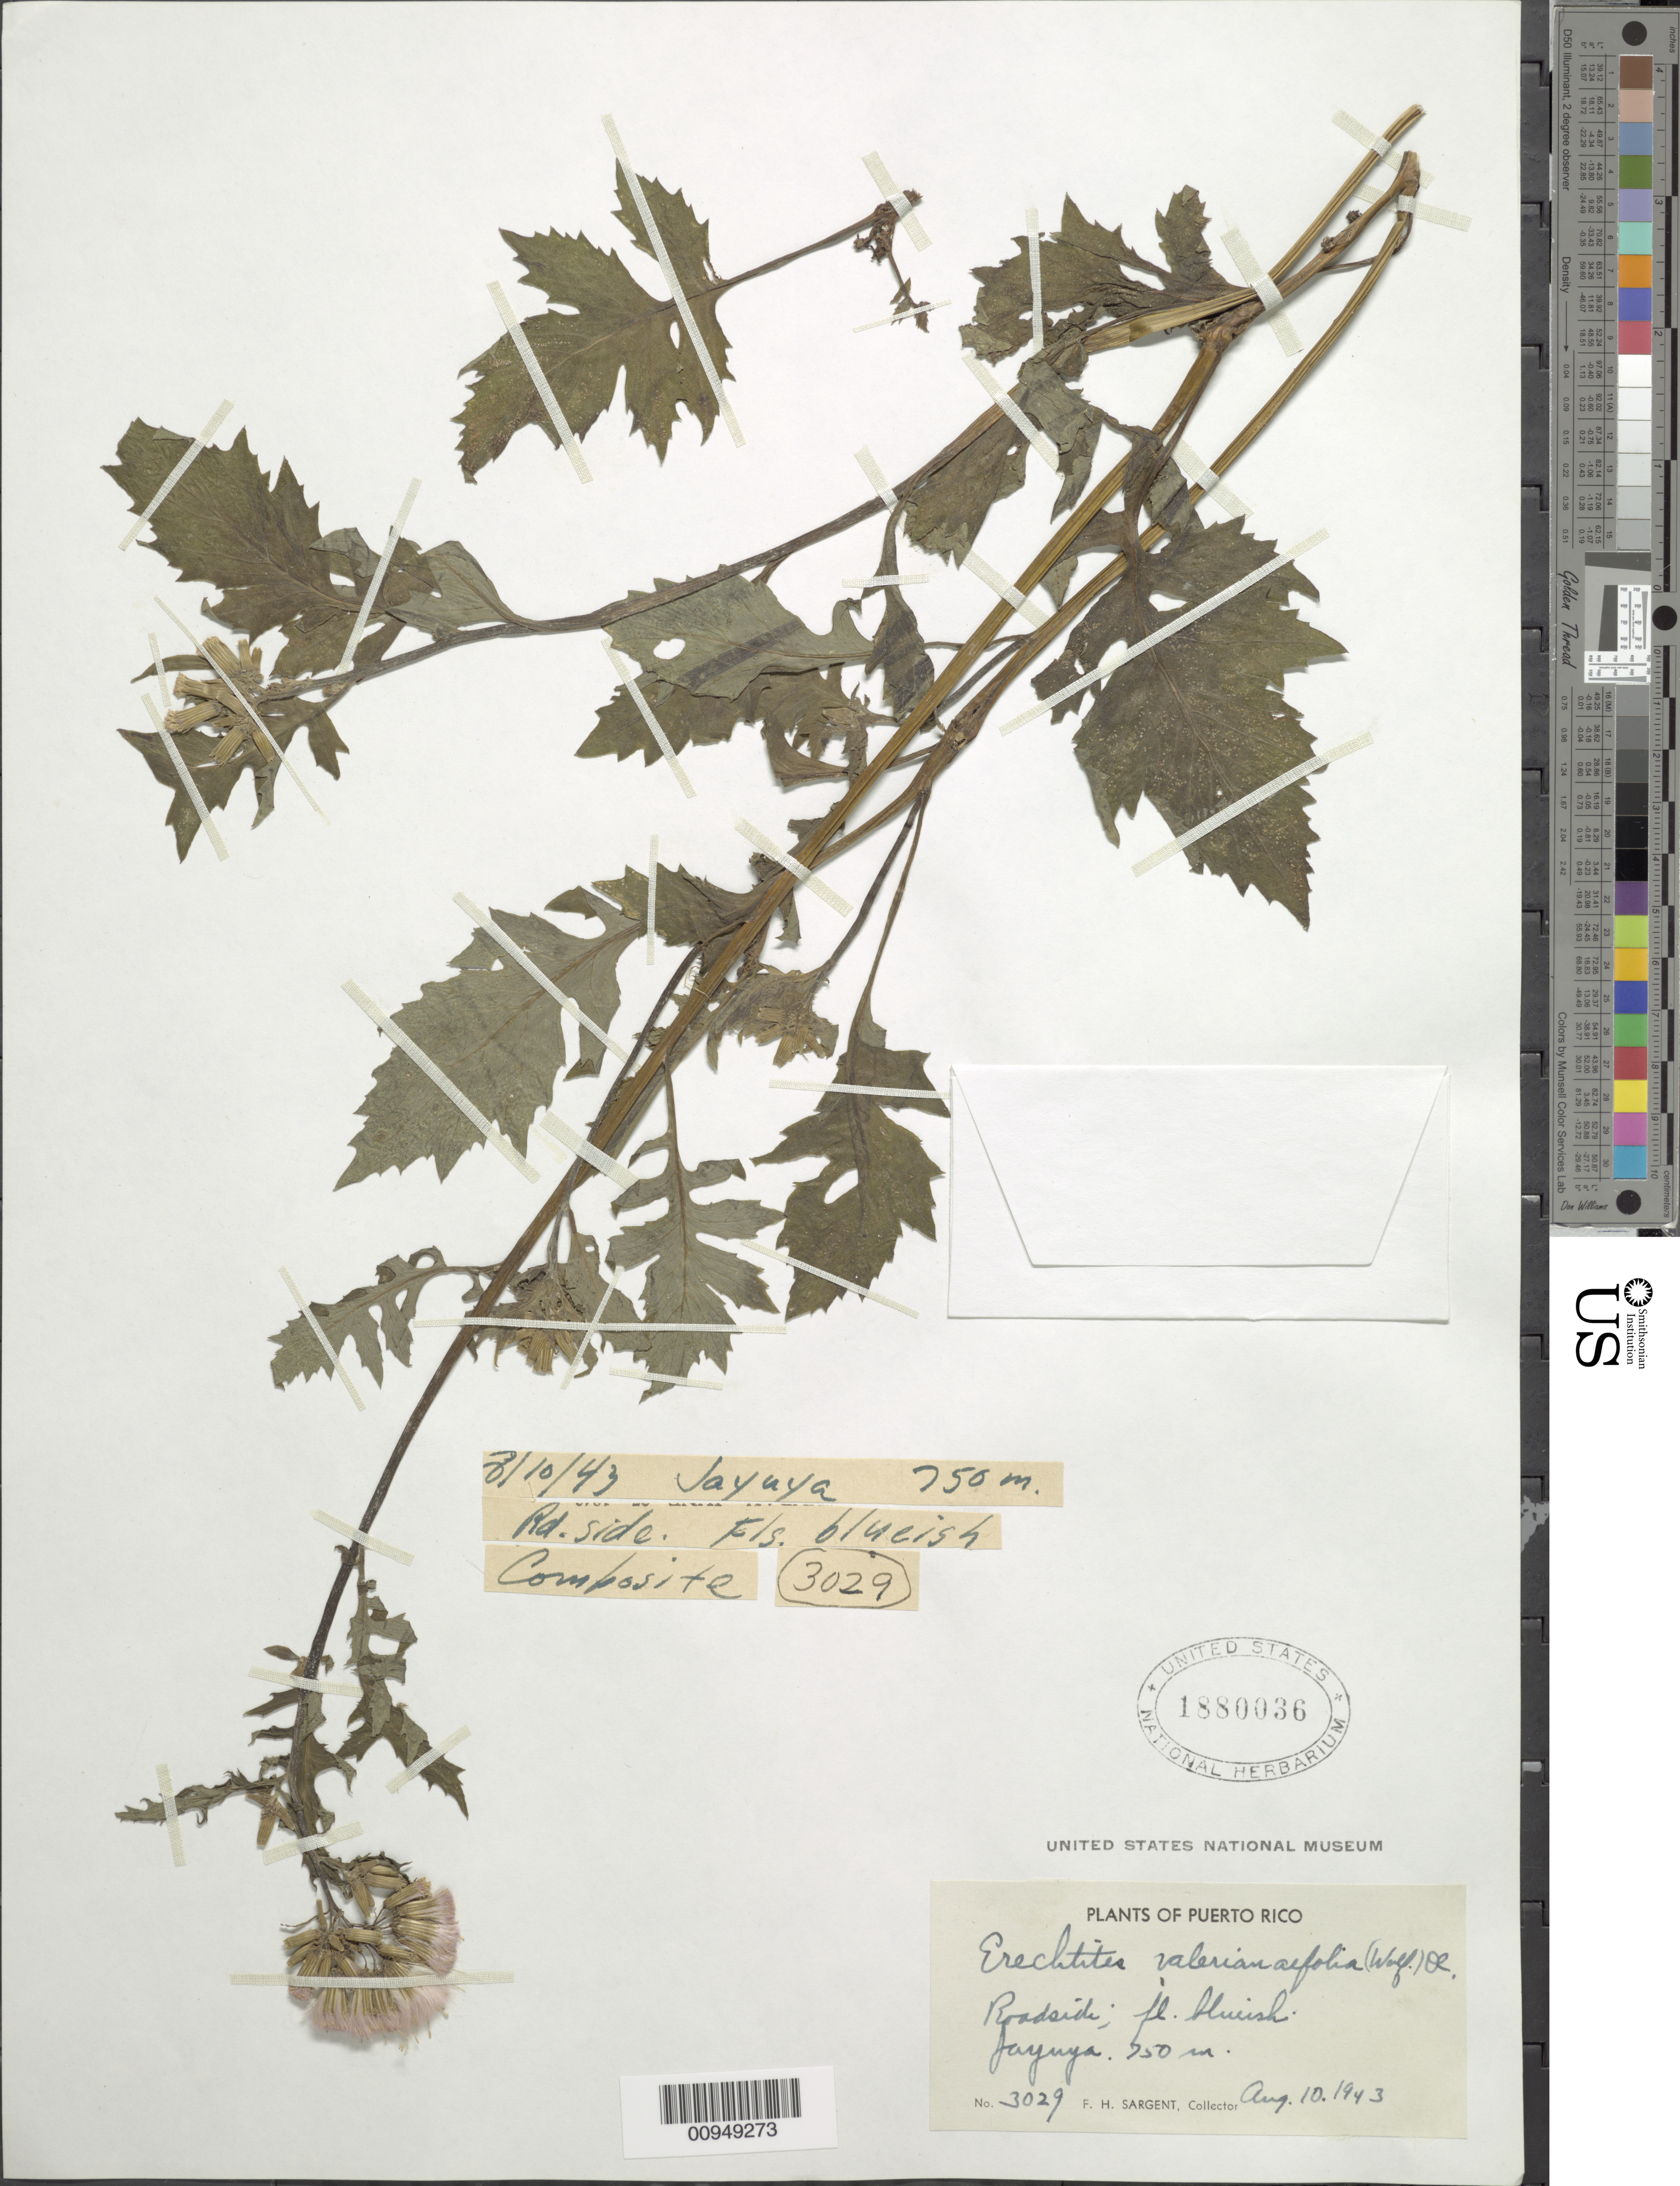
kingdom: Plantae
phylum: Tracheophyta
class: Magnoliopsida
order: Asterales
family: Asteraceae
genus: Erechtites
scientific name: Erechtites valerianifolius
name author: (Link ex Spreng.) DC.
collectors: F. H. Sargent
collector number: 3029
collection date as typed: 10 Aug 1943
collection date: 1943-08-10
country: Puerto Rico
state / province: Jayuya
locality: Jayuya, roadside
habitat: Roadside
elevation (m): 750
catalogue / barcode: US 1880036